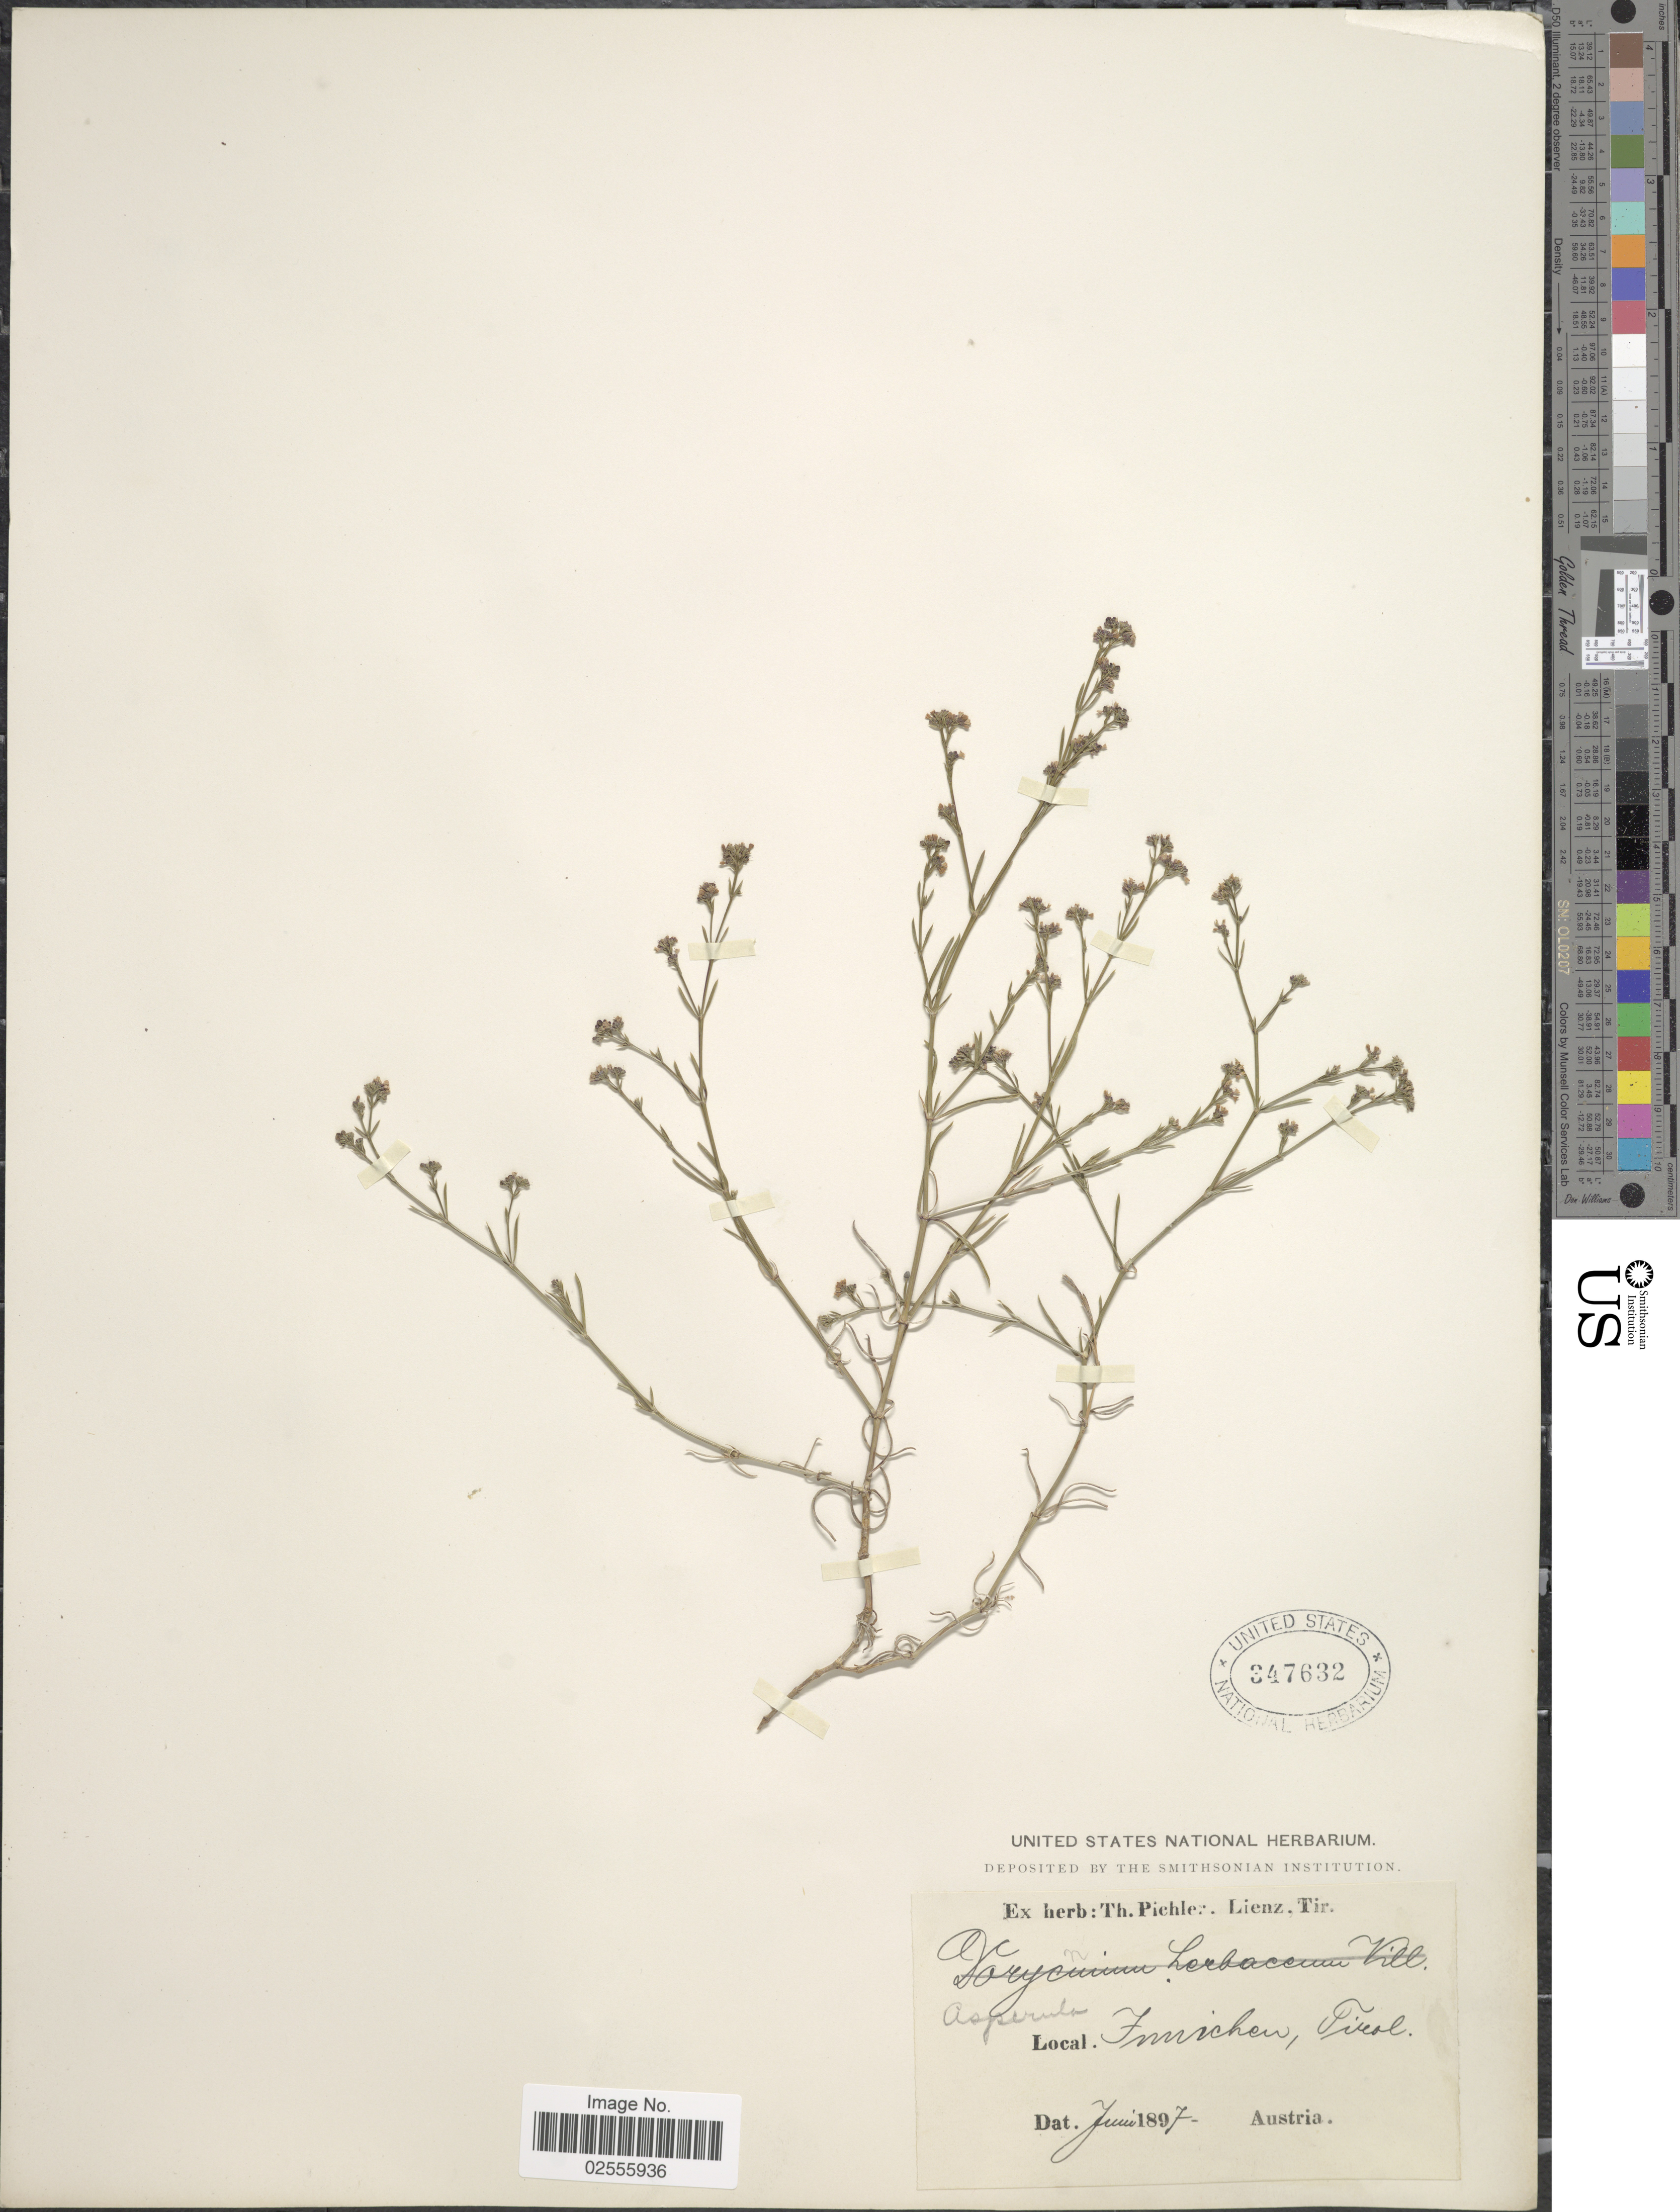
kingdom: Plantae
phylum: Tracheophyta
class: Magnoliopsida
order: Gentianales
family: Rubiaceae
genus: Asperula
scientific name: Asperula sp.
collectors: ex herb. T. Pichler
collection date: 1897-06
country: Italy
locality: Innichen, Tirol.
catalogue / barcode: US 347632